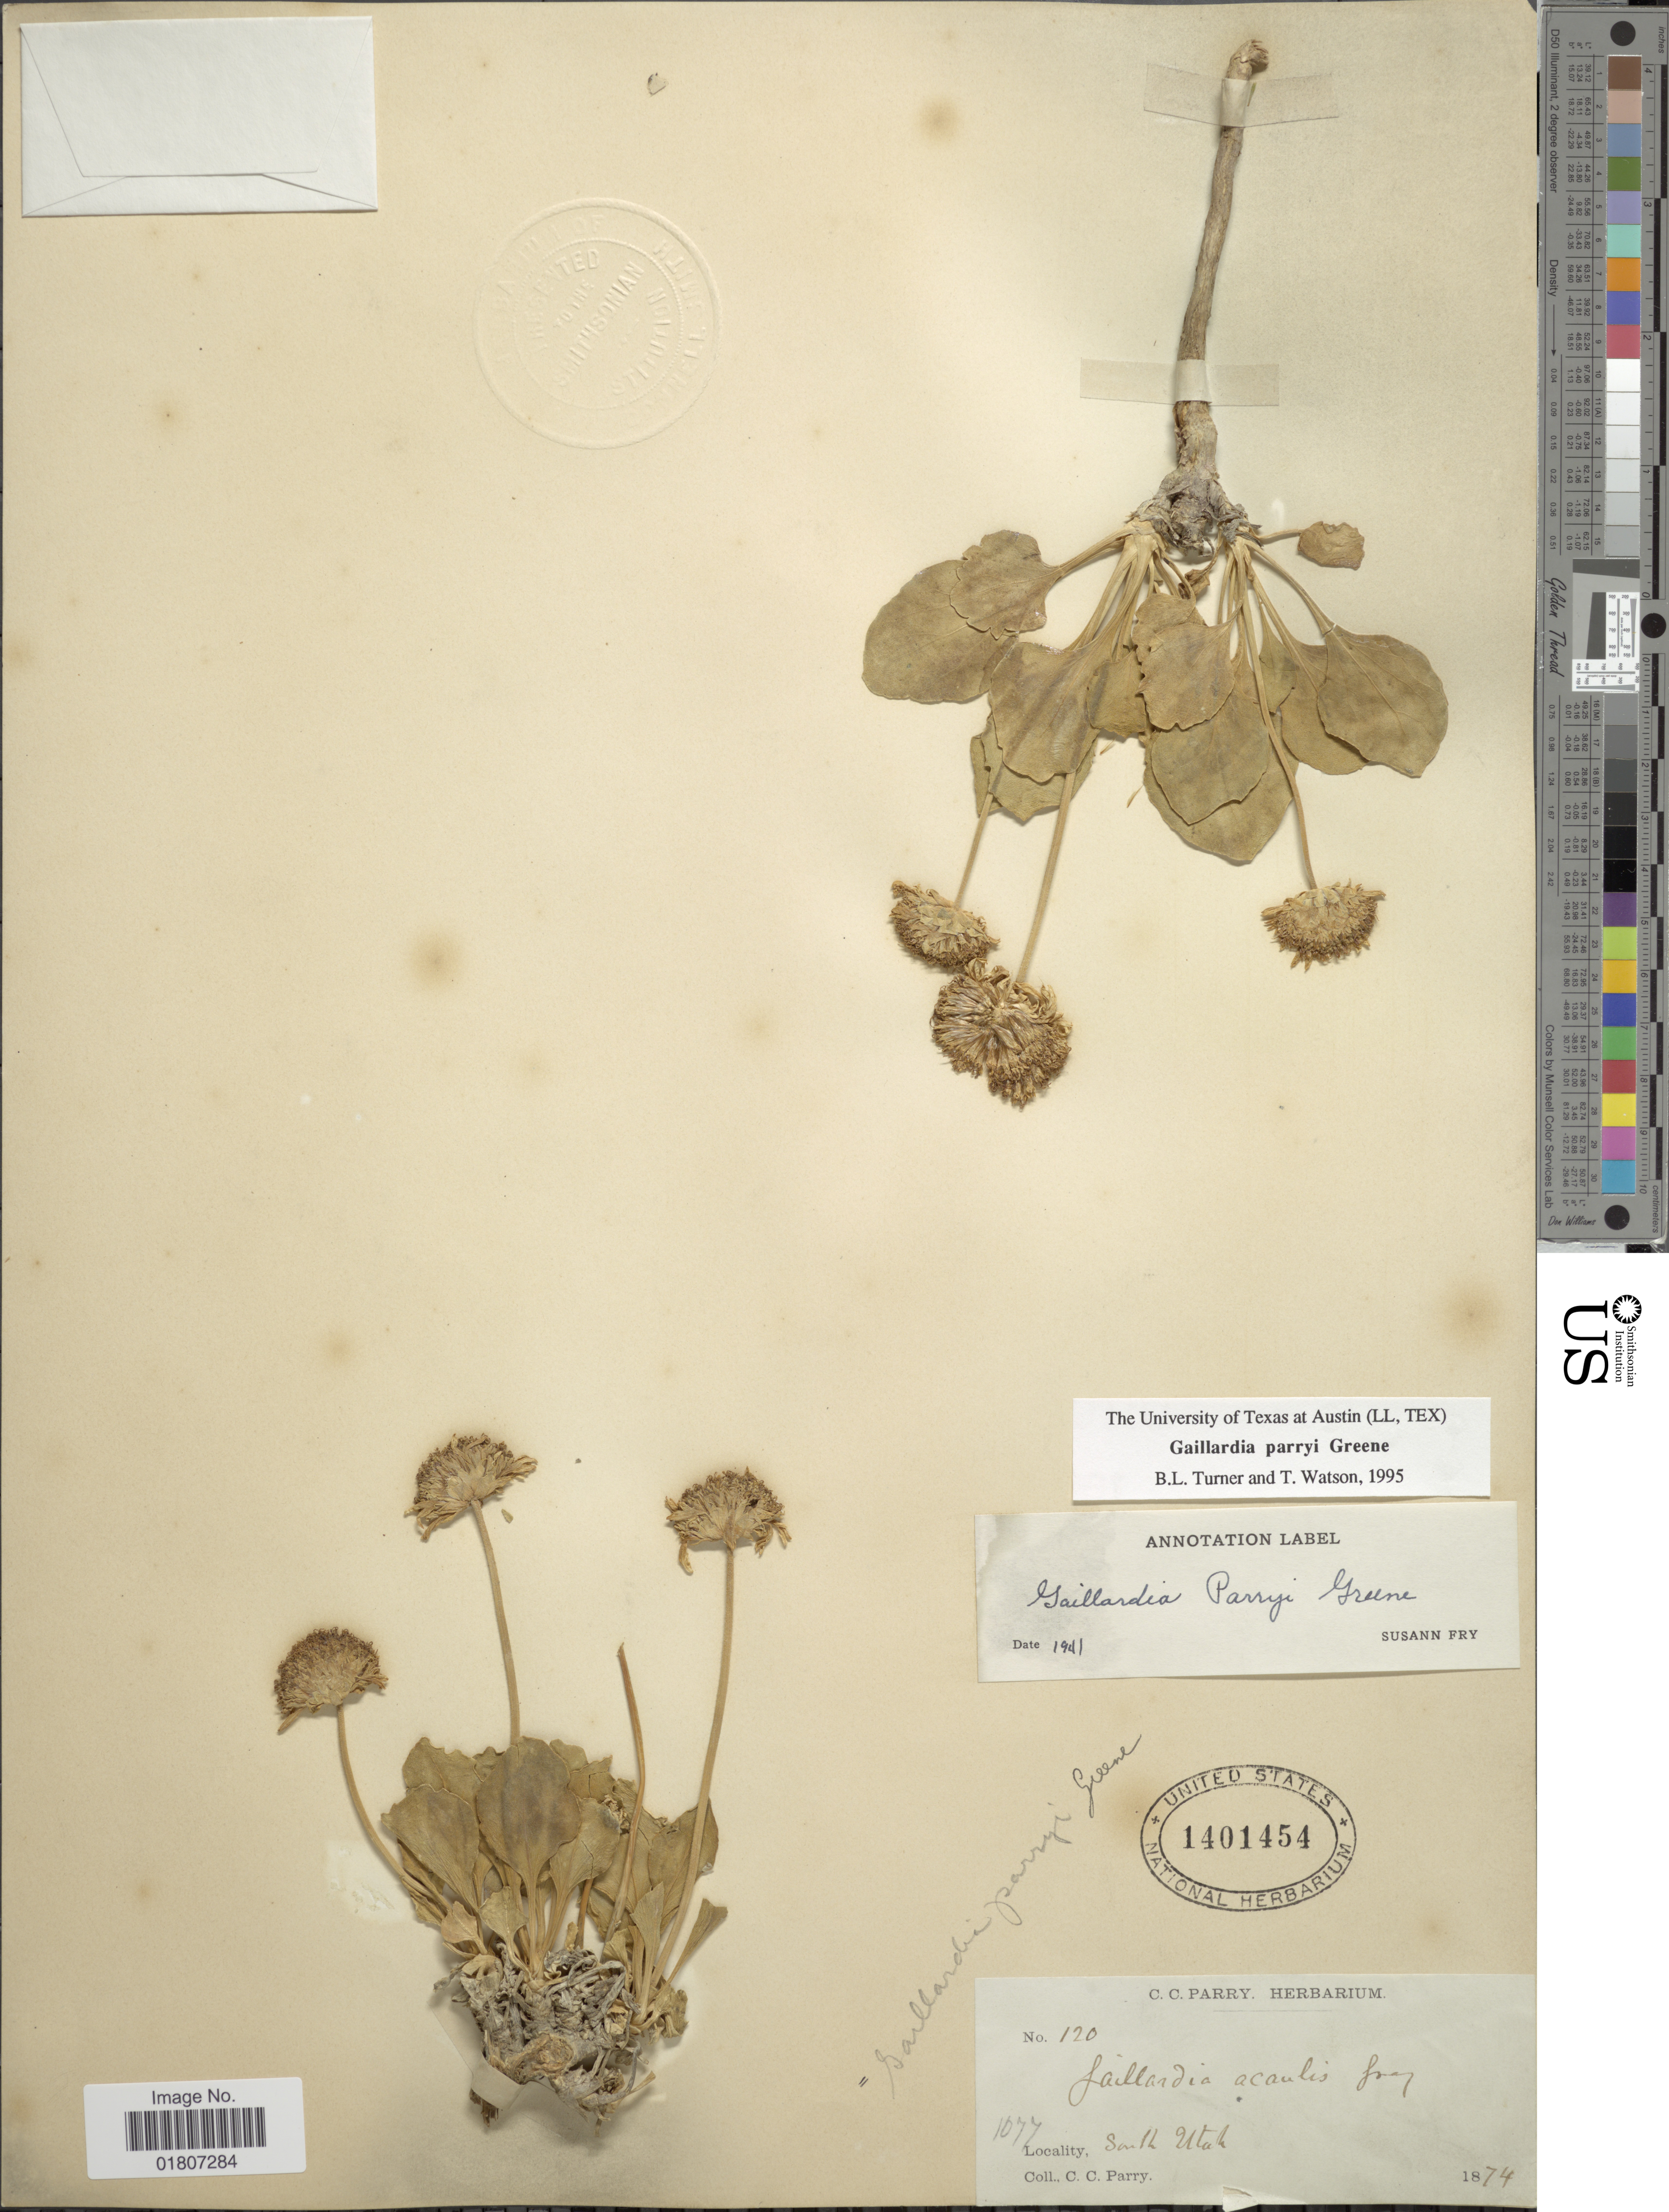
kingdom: Plantae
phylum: Tracheophyta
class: Magnoliopsida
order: Asterales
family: Asteraceae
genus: Gaillardia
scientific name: Gaillardia parryi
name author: Greene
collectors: C. C. Parry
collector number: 120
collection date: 1874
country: United States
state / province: Utah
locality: South Utah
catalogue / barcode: US 1401454